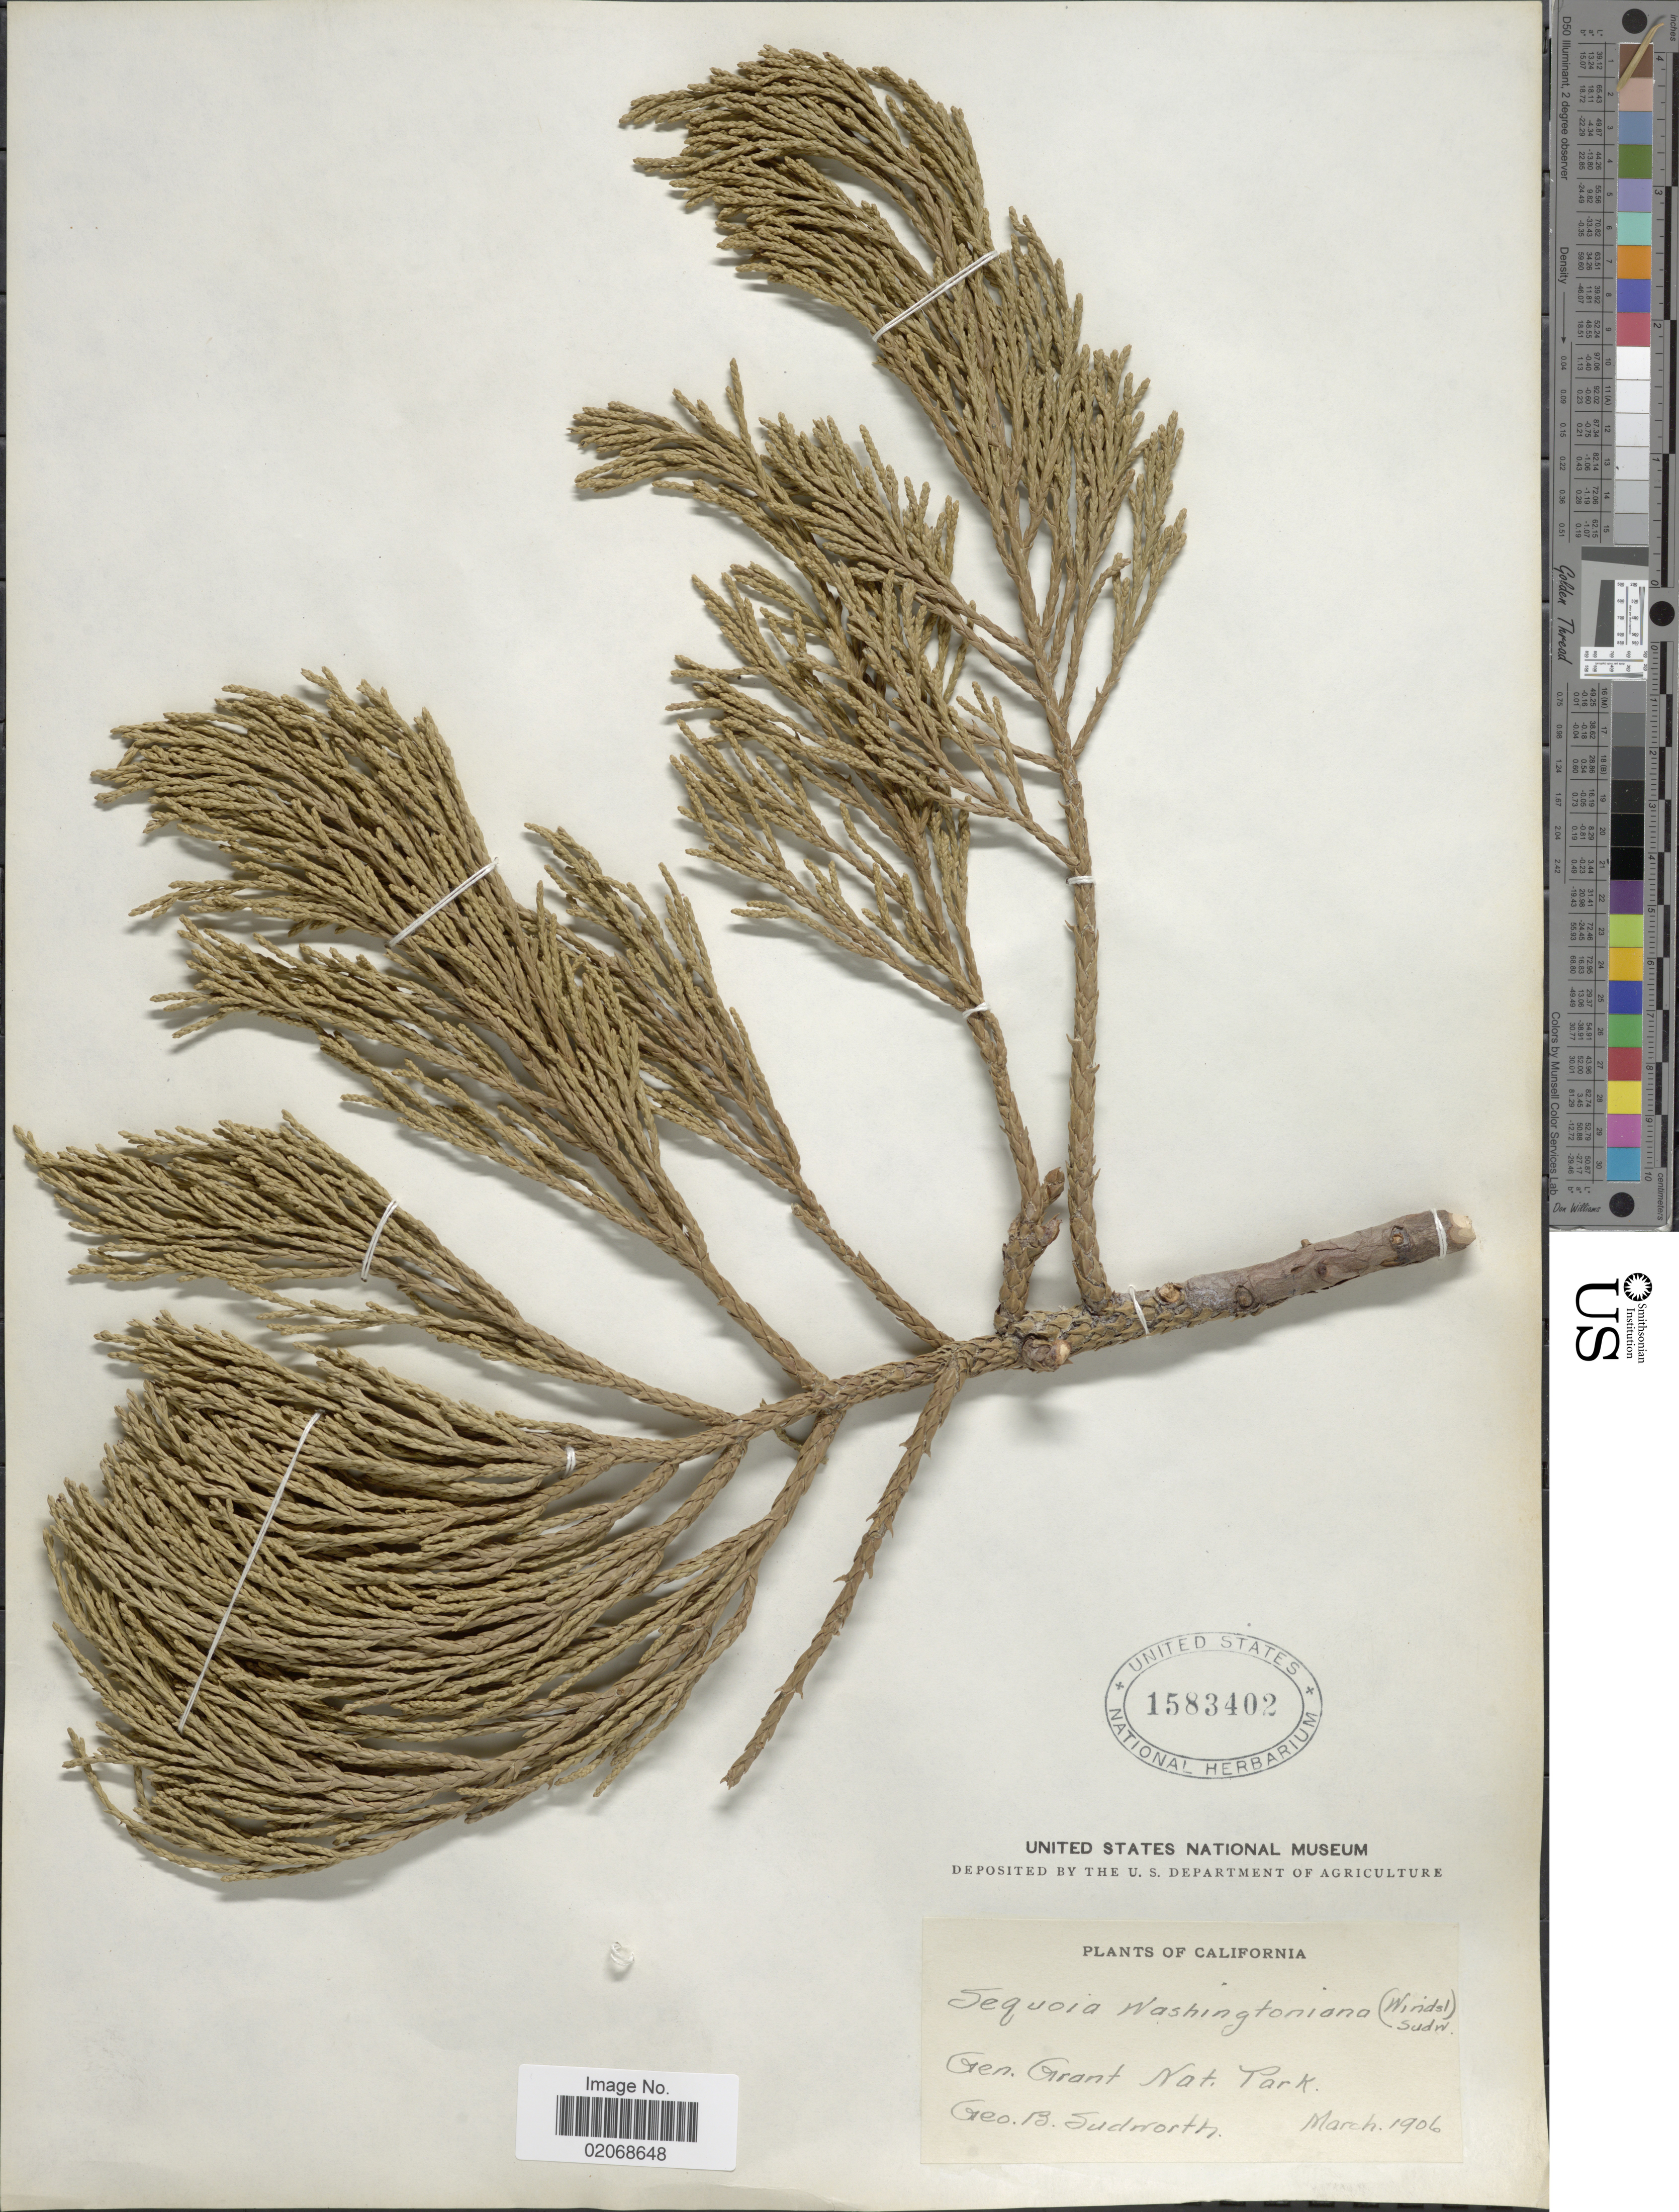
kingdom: Plantae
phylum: Tracheophyta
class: Pinopsida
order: Pinales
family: Cupressaceae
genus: Sequoia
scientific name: Sequoia gigantea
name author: (Lindl.) Decne.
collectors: G. B. Sudworth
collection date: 1906-03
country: United States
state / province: California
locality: Gen Grant. Nat. Park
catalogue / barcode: US 1583402